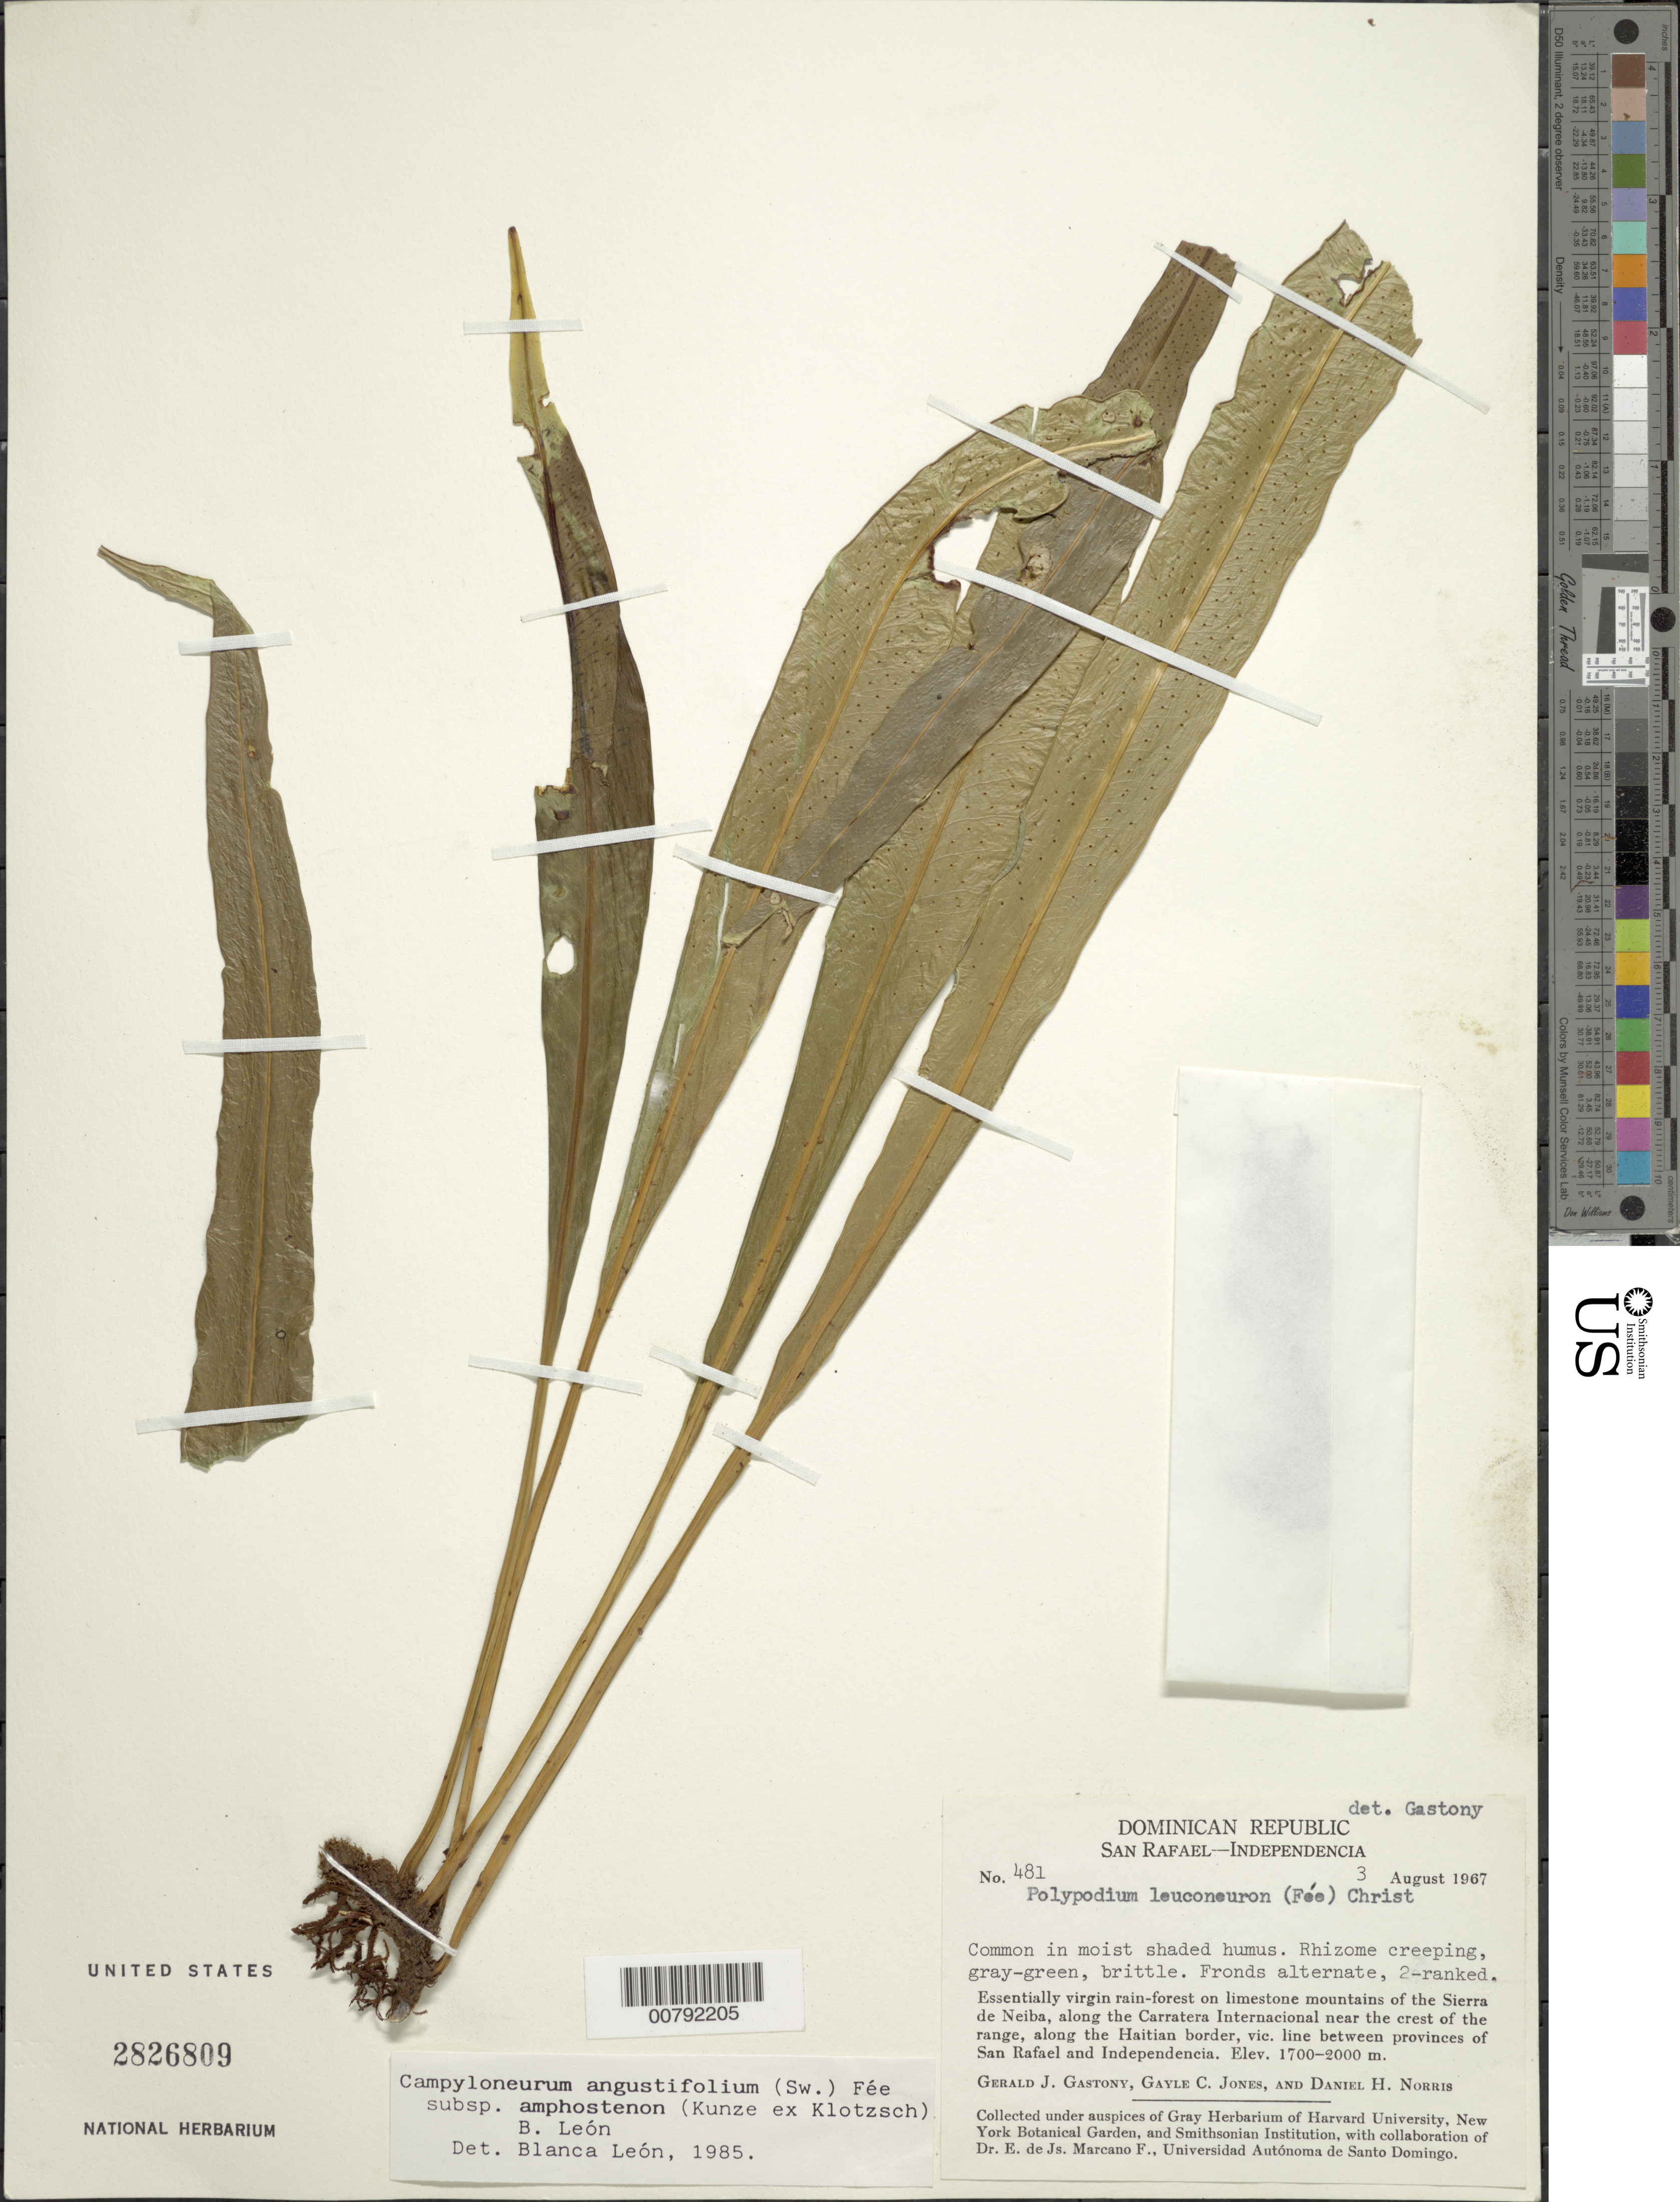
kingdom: Plantae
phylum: Tracheophyta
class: Polypodiopsida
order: Polypodiales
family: Polypodiaceae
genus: Campyloneurum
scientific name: Campyloneurum angustifolium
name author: (Sw.) Fée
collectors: G. Gastony, G. C. Jones & D. H. Norris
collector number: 481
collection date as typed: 03 Aug 1967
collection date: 1967-08-03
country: Dominican Republic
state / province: Independencia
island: Hispaniola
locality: Sierra de Neiba, Carratera Internacional, between provinces San Rafael and Independencia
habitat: Virgin rainforest on limestone mountains, moist shaded humus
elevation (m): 1700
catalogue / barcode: US 2826809